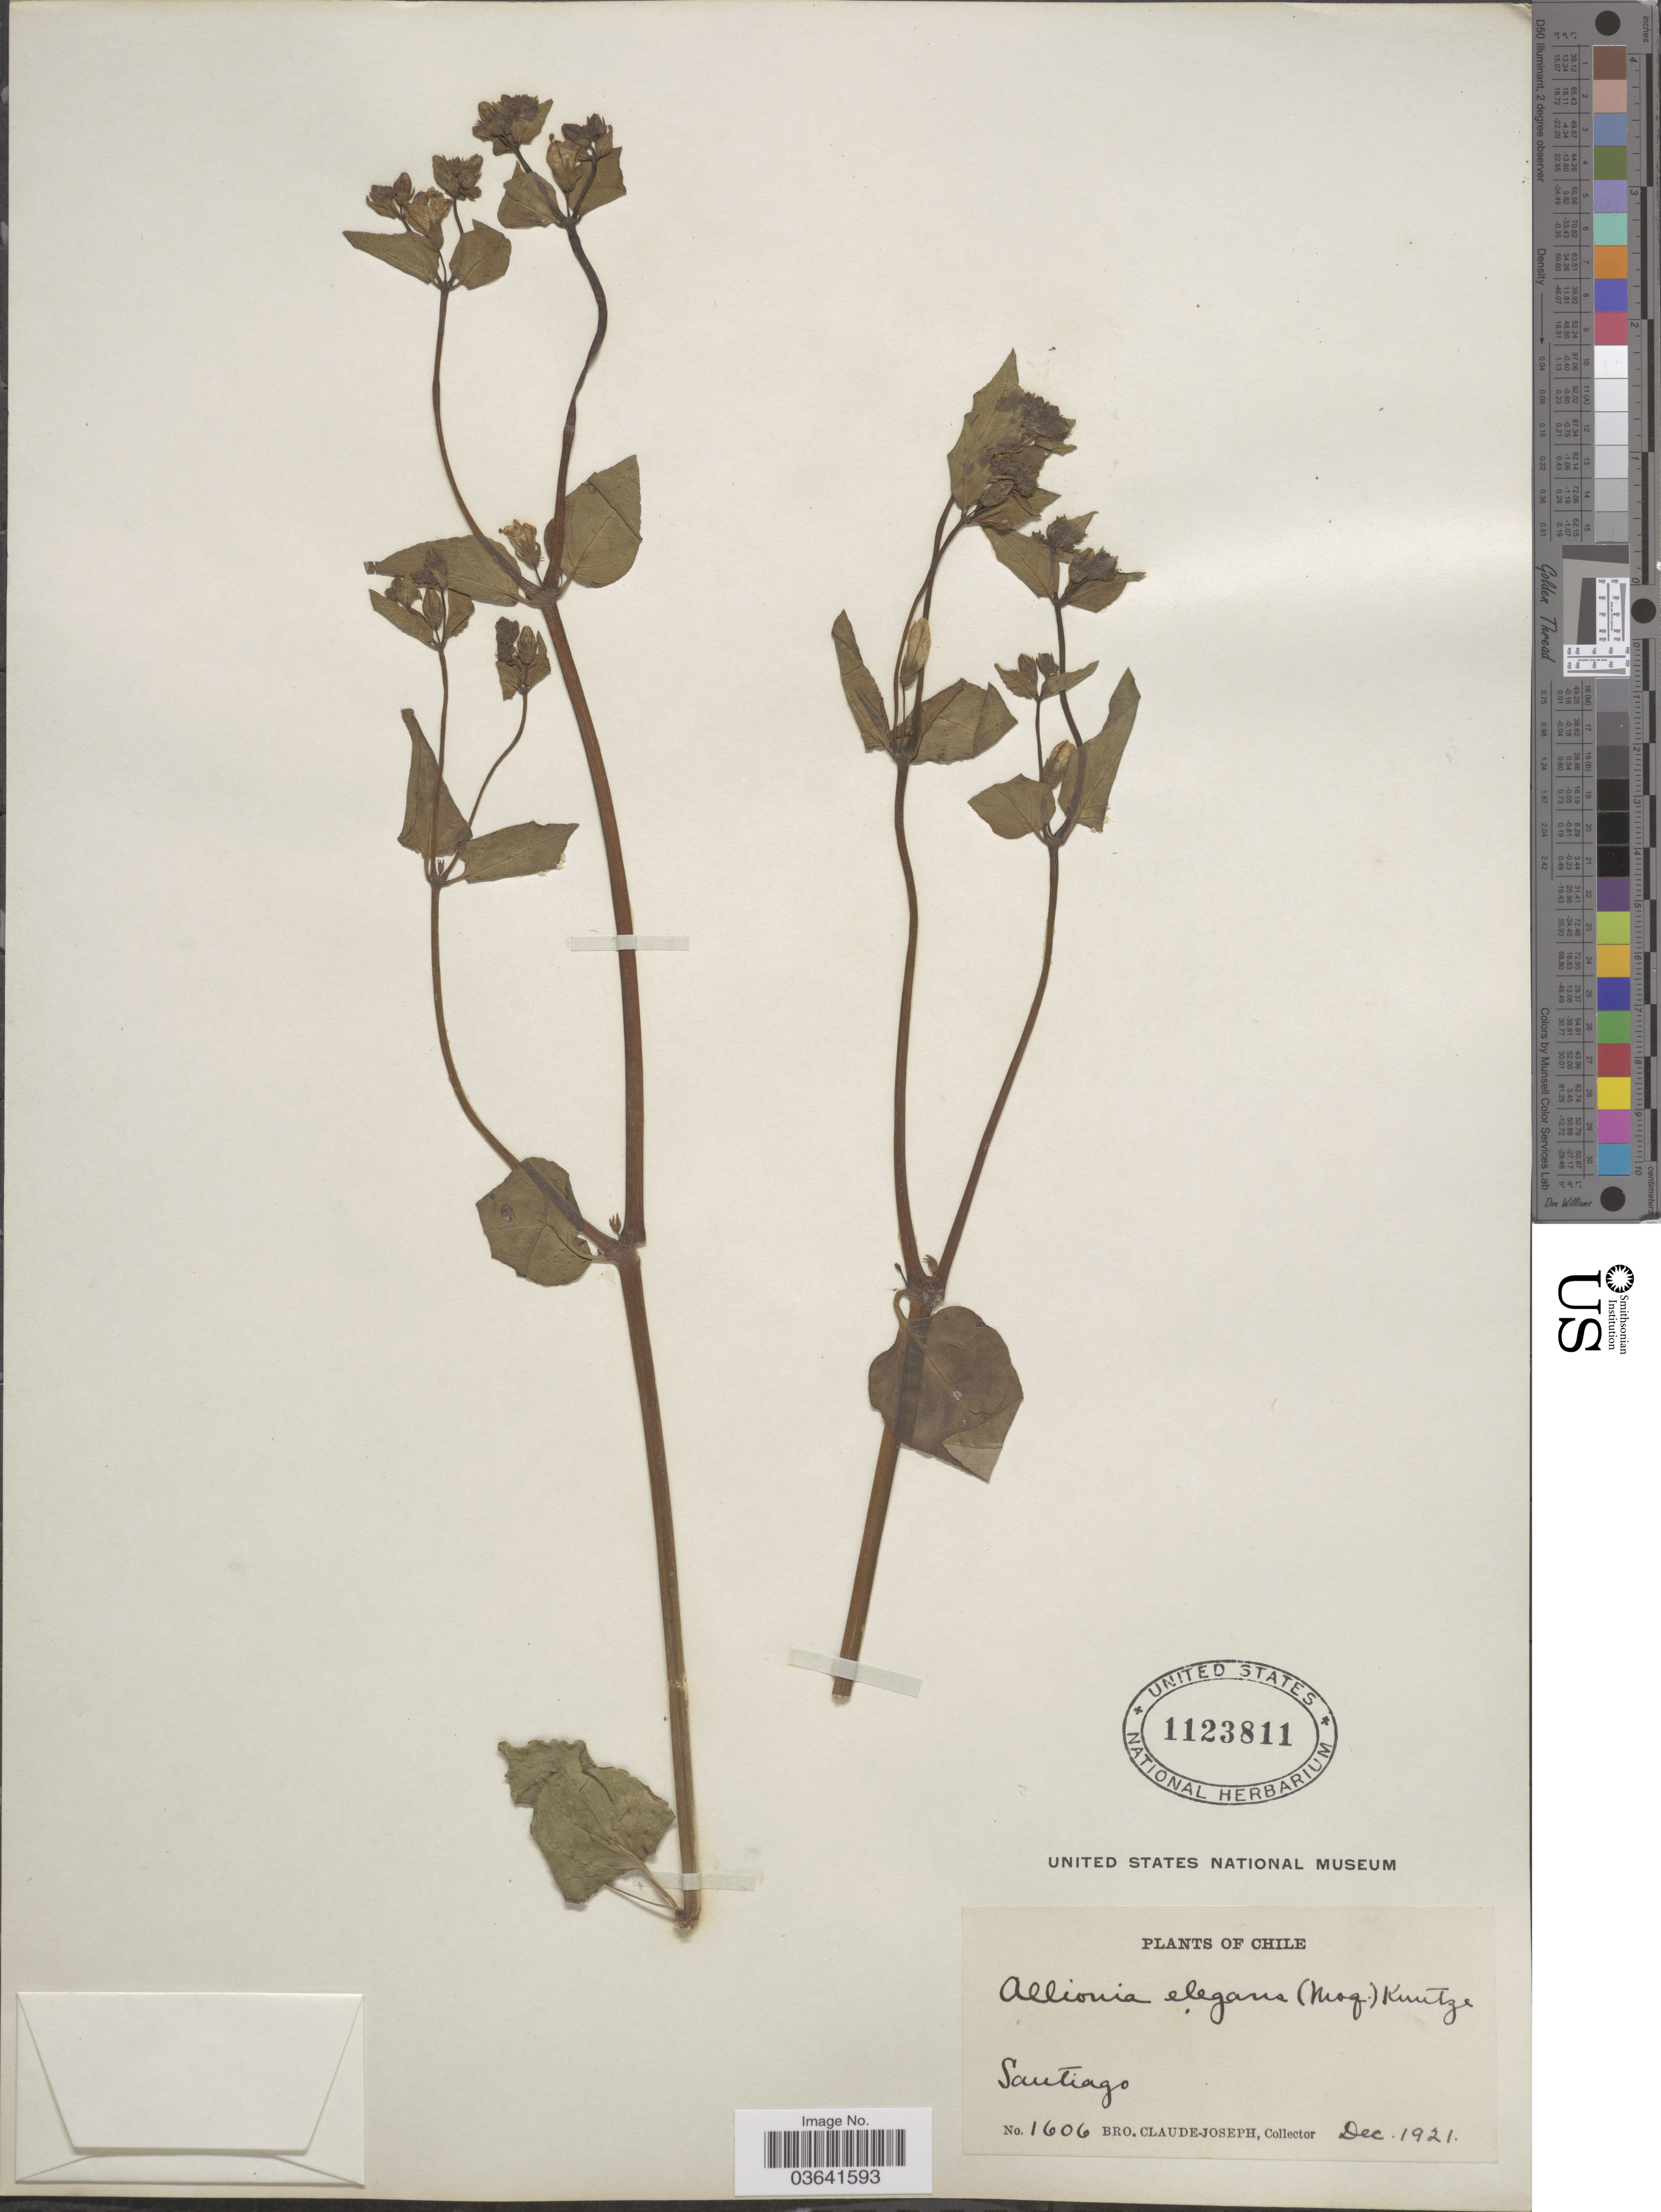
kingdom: Plantae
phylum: Tracheophyta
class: Magnoliopsida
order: Caryophyllales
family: Nyctaginaceae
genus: Mirabilis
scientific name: Mirabilis elegans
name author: (Choisy) Heimerl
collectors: Bro. Claude-Joseph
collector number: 1606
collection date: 1921-12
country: Chile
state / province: Región Metropolitana (RM)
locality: Santiago.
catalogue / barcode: US 1123811